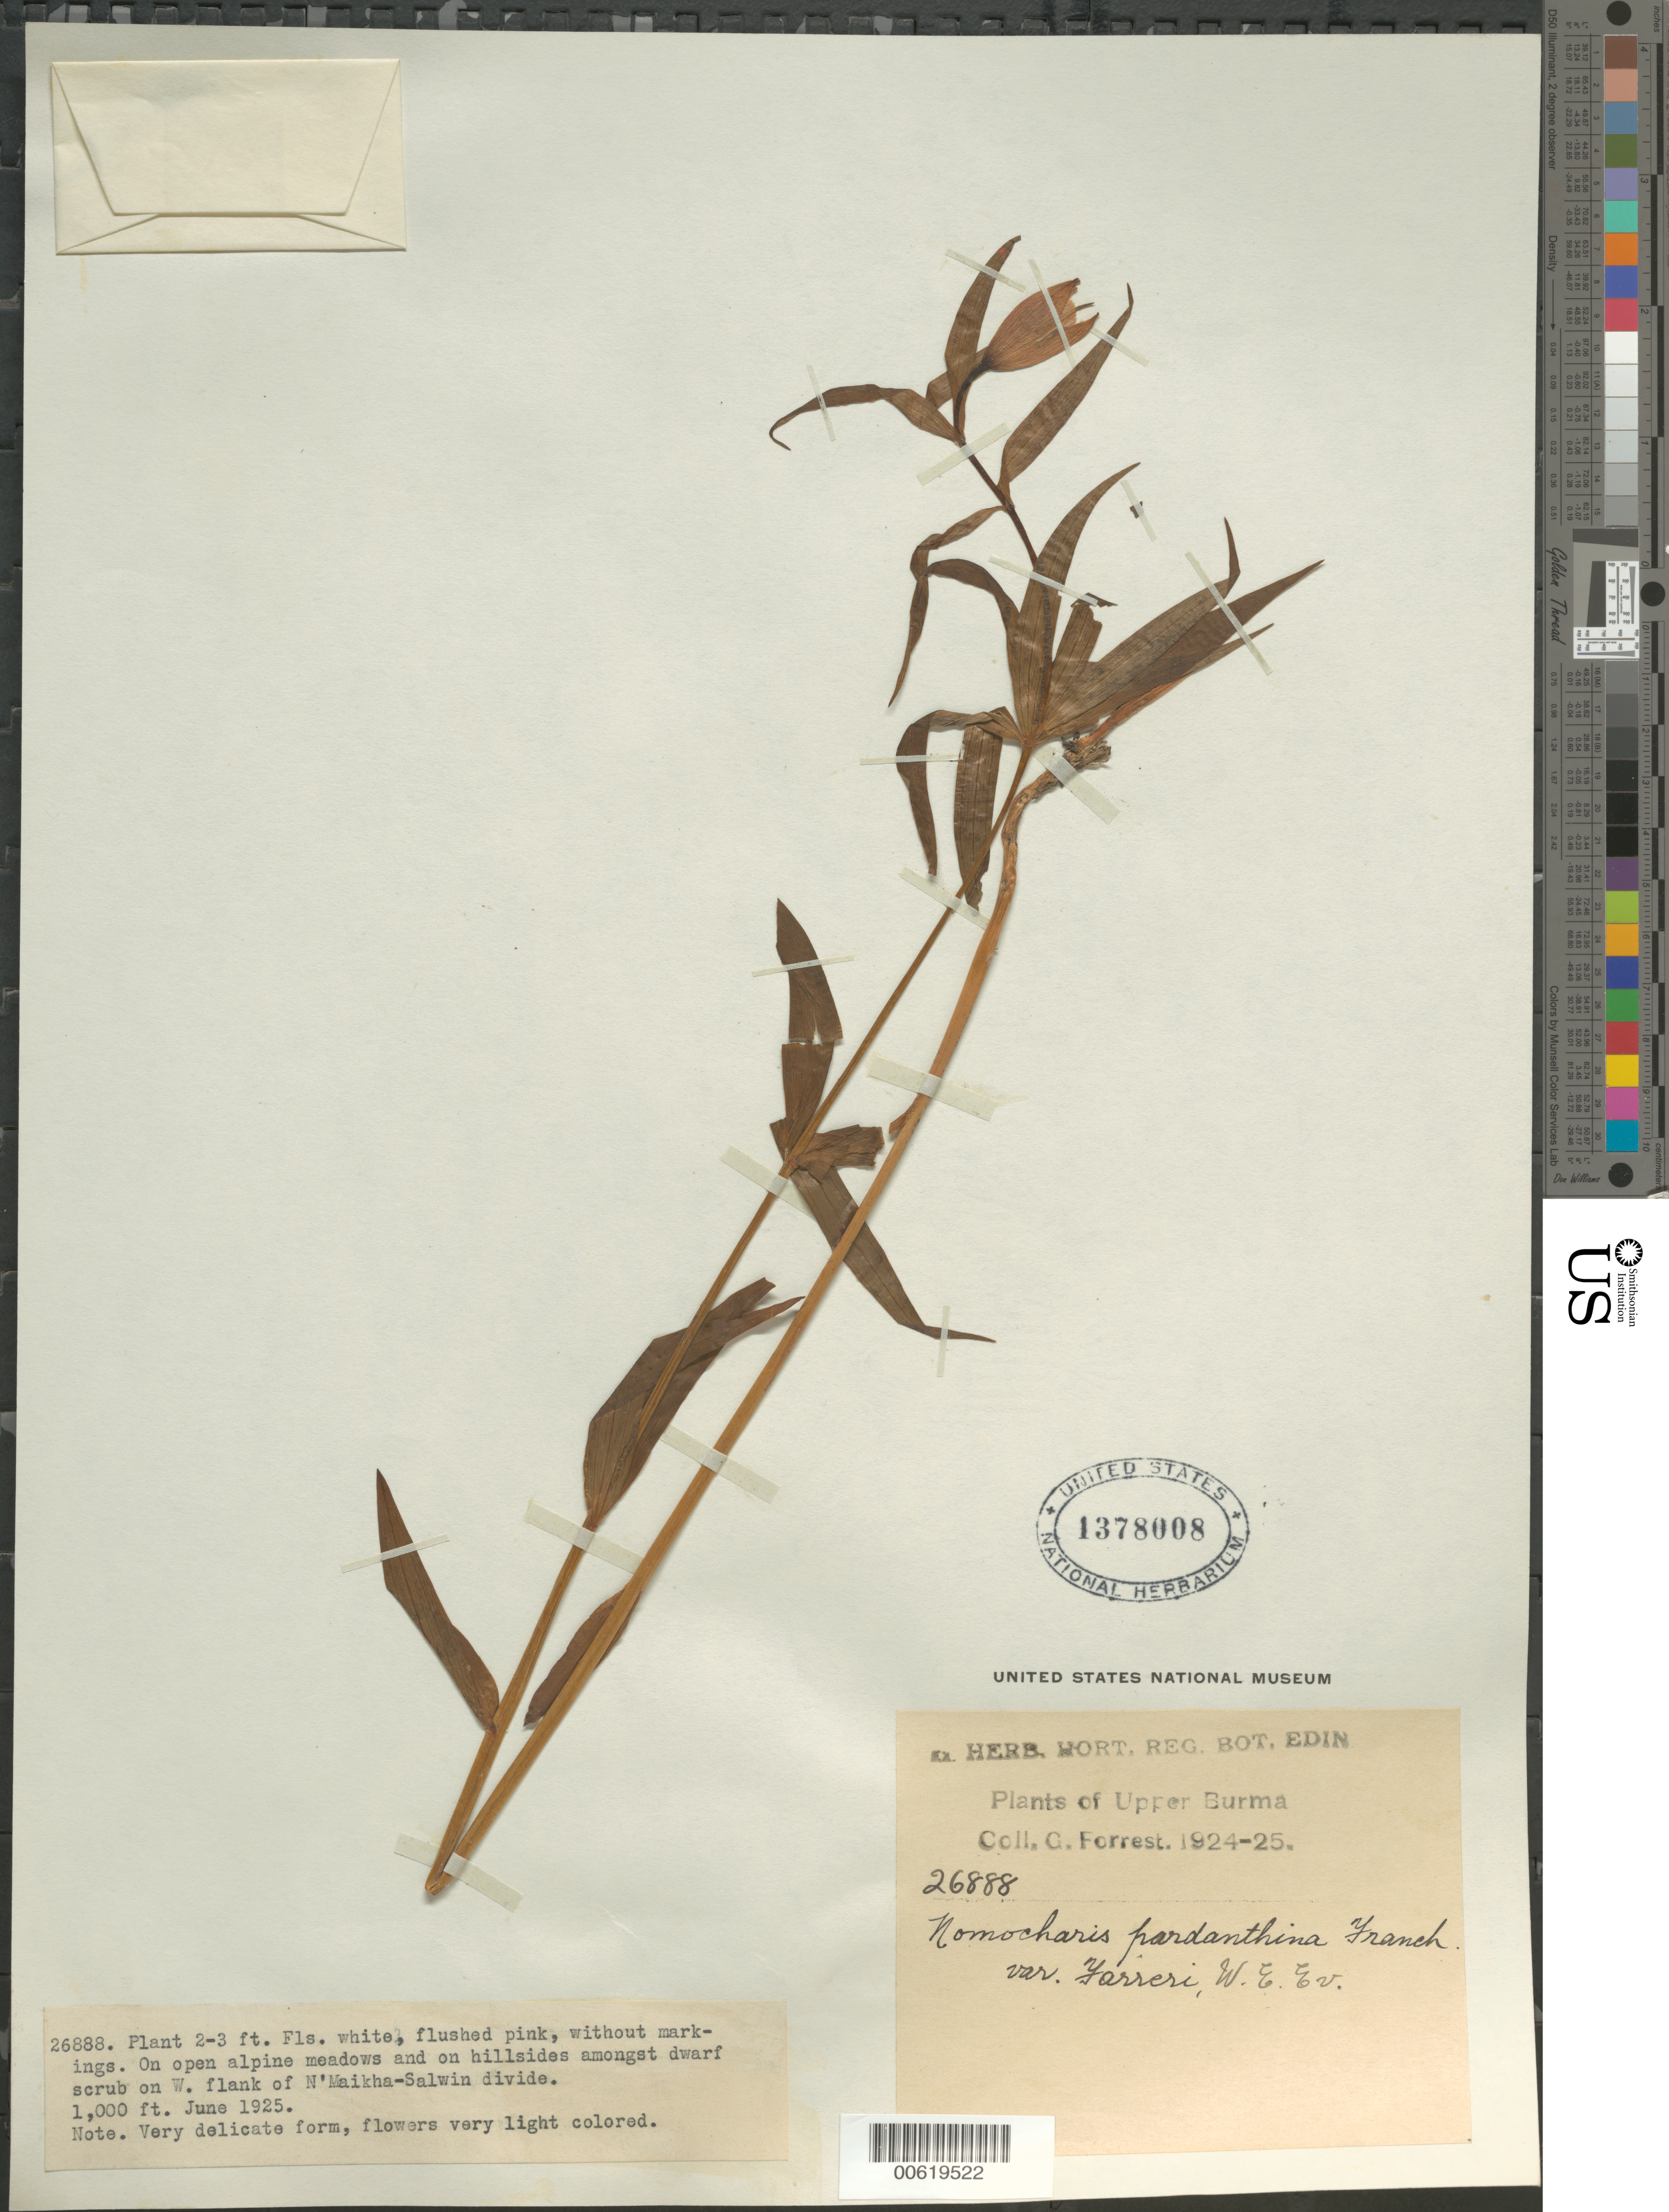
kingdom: Plantae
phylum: Tracheophyta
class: Liliopsida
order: Liliales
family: Liliaceae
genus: Lilium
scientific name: Lilium sp.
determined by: Strong, M. T., (US), Smithsonian Institution - National Museum of Natural History (UNITED STATES)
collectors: G. Forrest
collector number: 26888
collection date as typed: Jun 1925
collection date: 1925-06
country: Myanmar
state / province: Kachin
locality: Amongst dwarf scrub on W. flank of N' Maikha-Salwin divide.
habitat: On open alpine meadows and on hillsides.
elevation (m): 305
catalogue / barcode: US 1378008